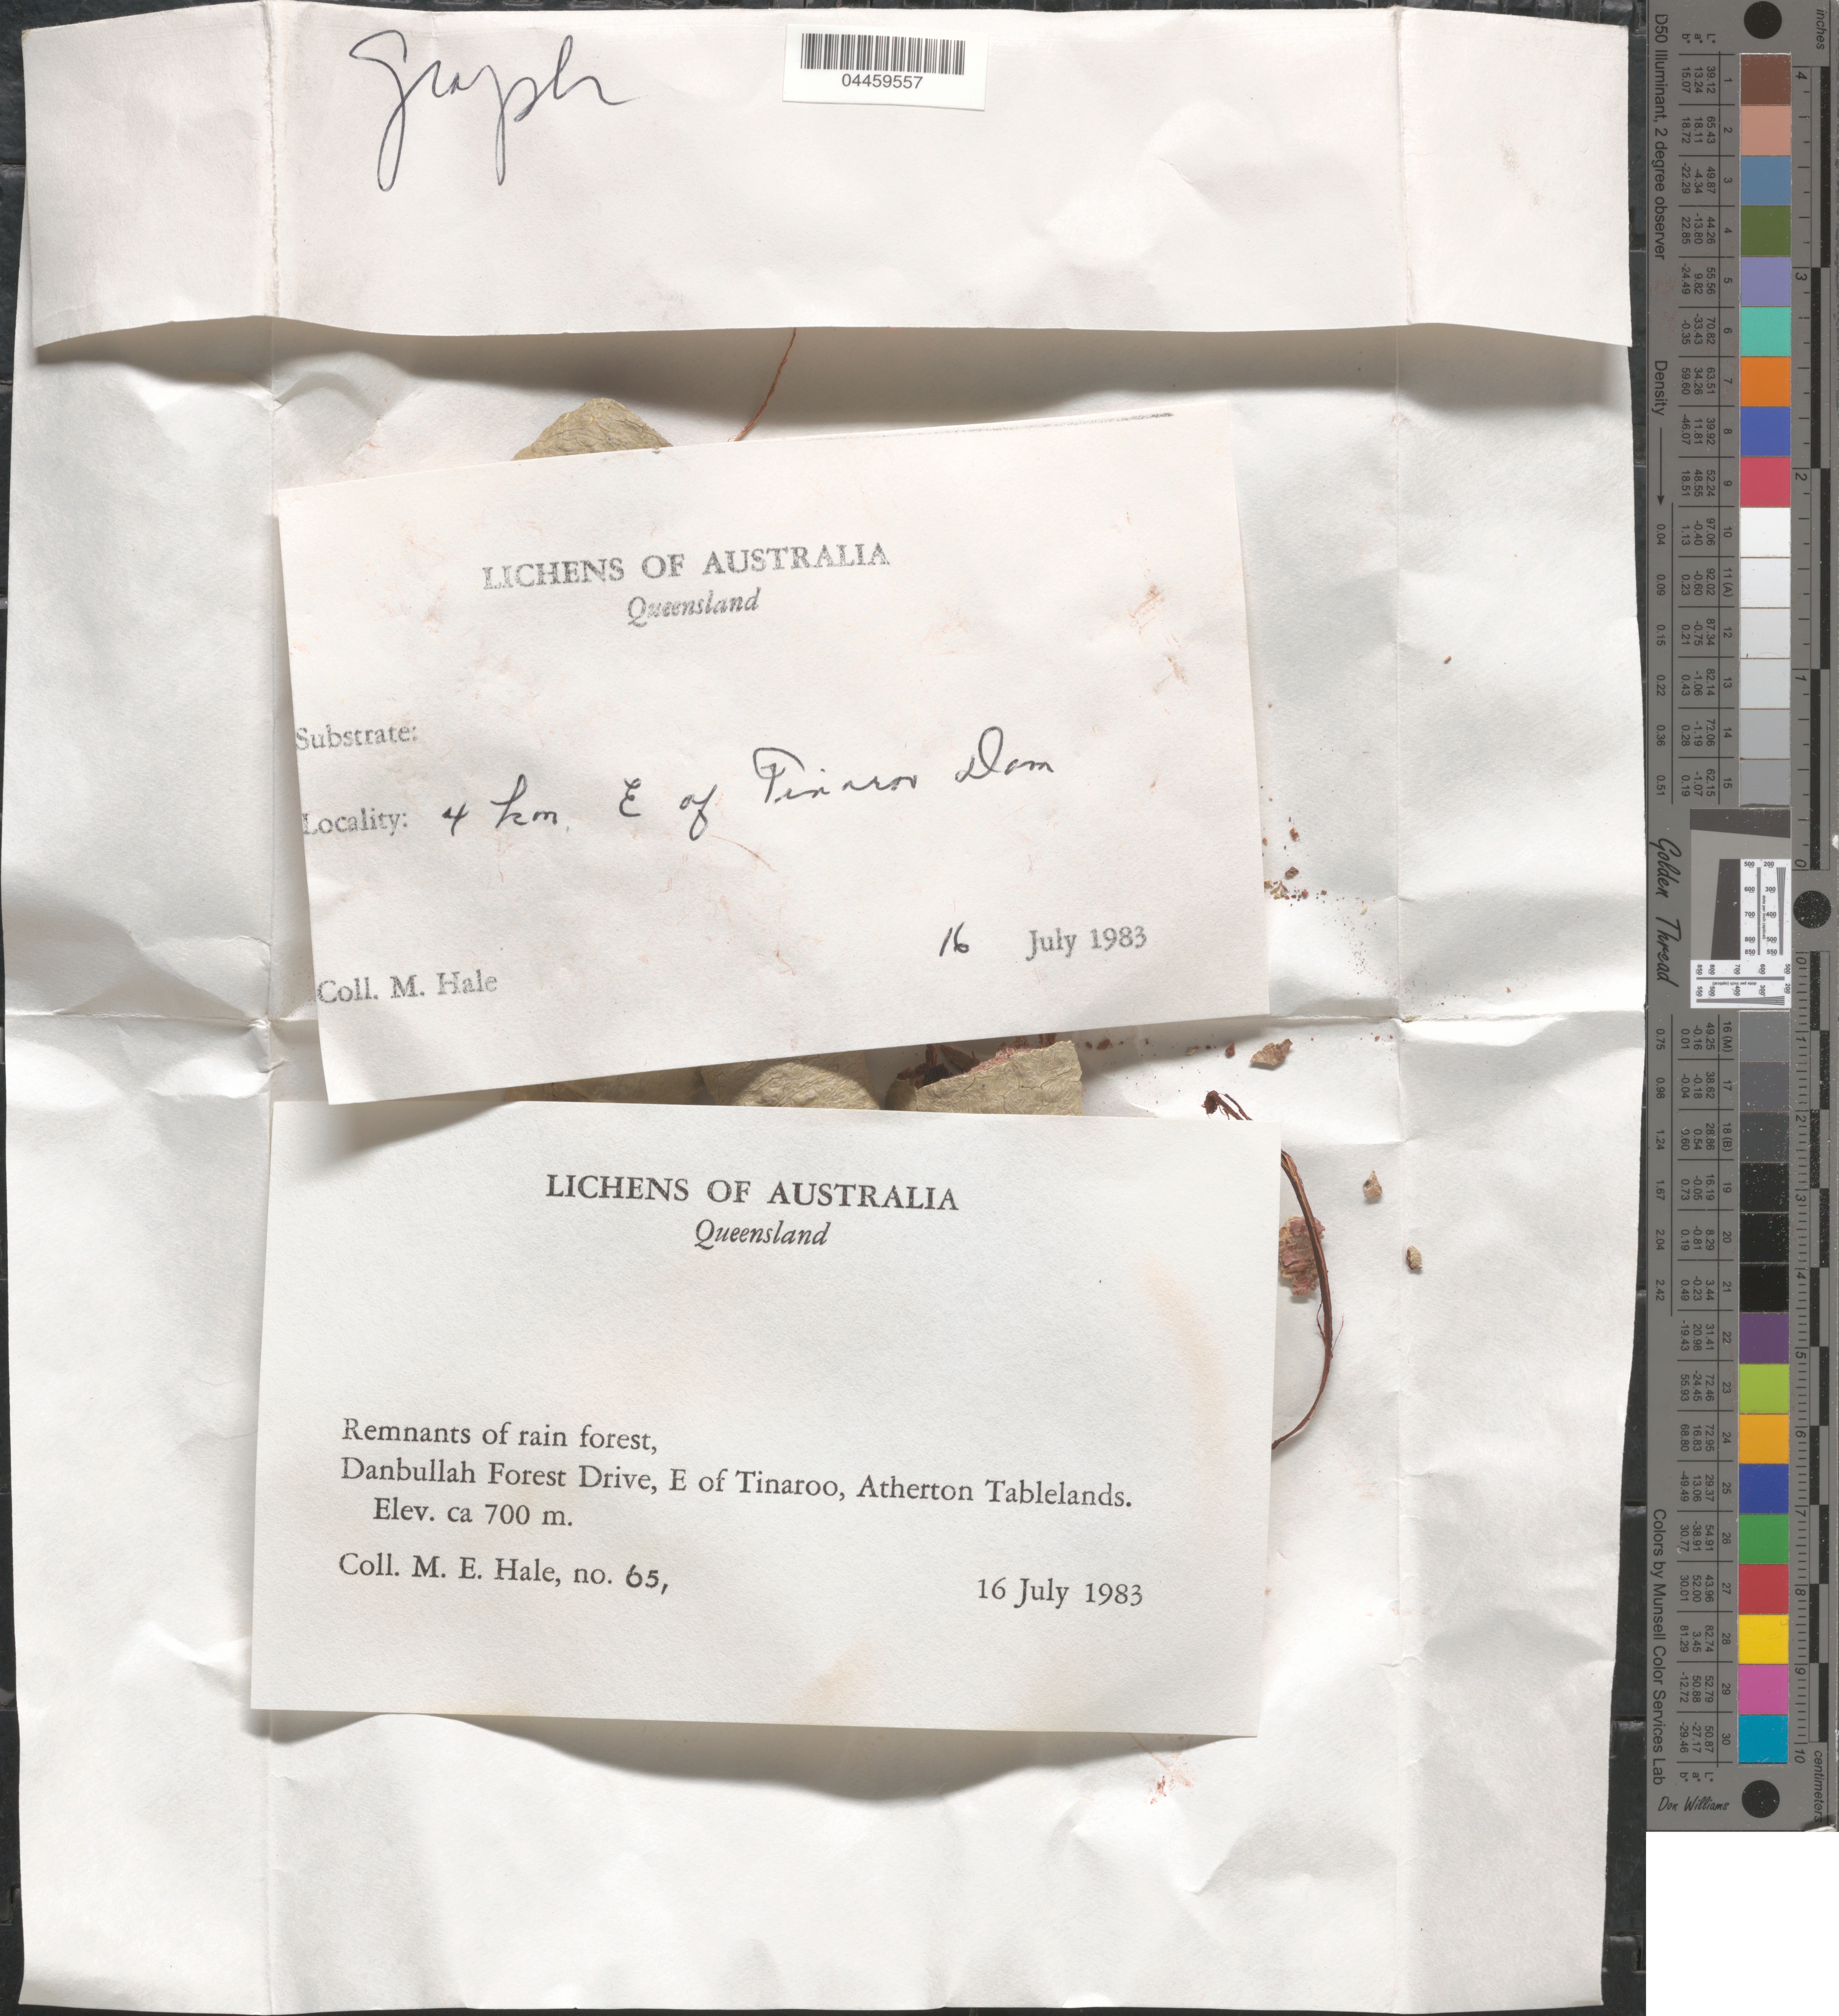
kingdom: Fungi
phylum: Ascomycota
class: Lecanoromycetes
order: Ostropales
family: Graphidaceae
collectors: M. Hale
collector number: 65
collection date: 1983-07-16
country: Australia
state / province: Queensland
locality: Danbullah Forest Drive, E of Tinaroo, Artherton Tablelands.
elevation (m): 700